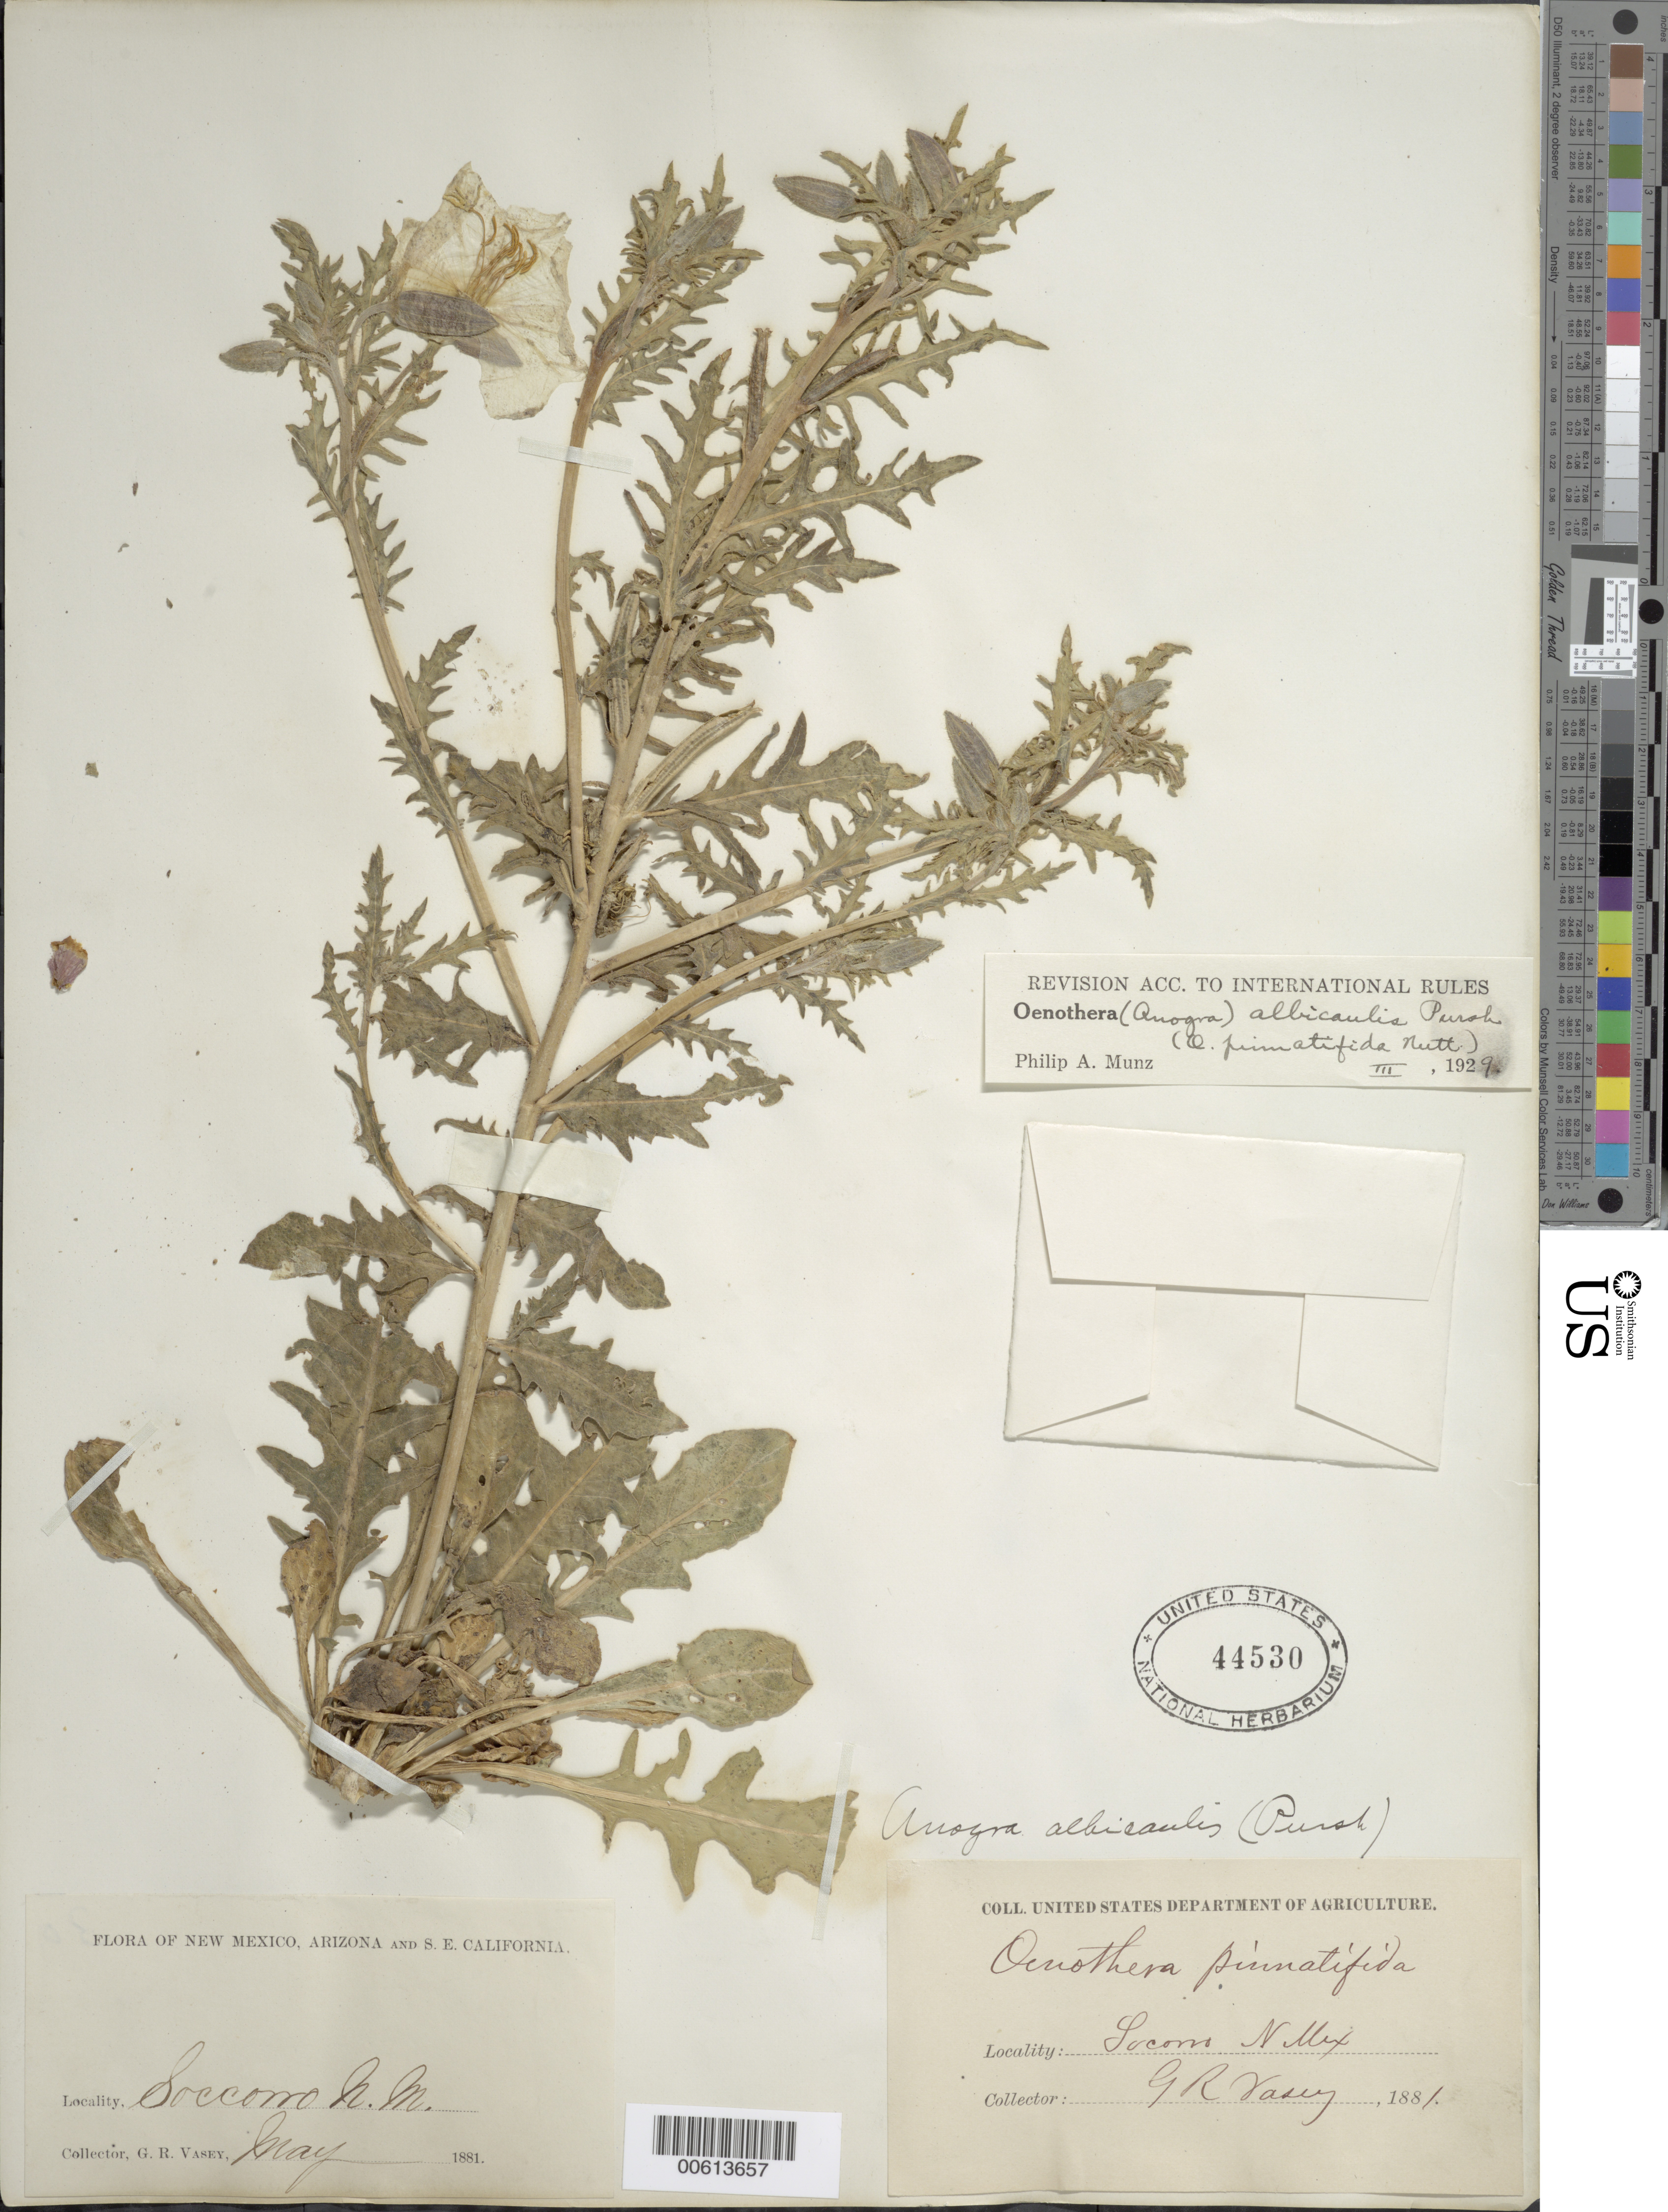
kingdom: Plantae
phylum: Tracheophyta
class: Magnoliopsida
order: Myrtales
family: Onagraceae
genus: Oenothera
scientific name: Oenothera albicaulis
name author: Pursh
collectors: G. R. Vasey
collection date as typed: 1881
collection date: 1881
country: United States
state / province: New Mexico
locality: Soccono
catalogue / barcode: US 44530